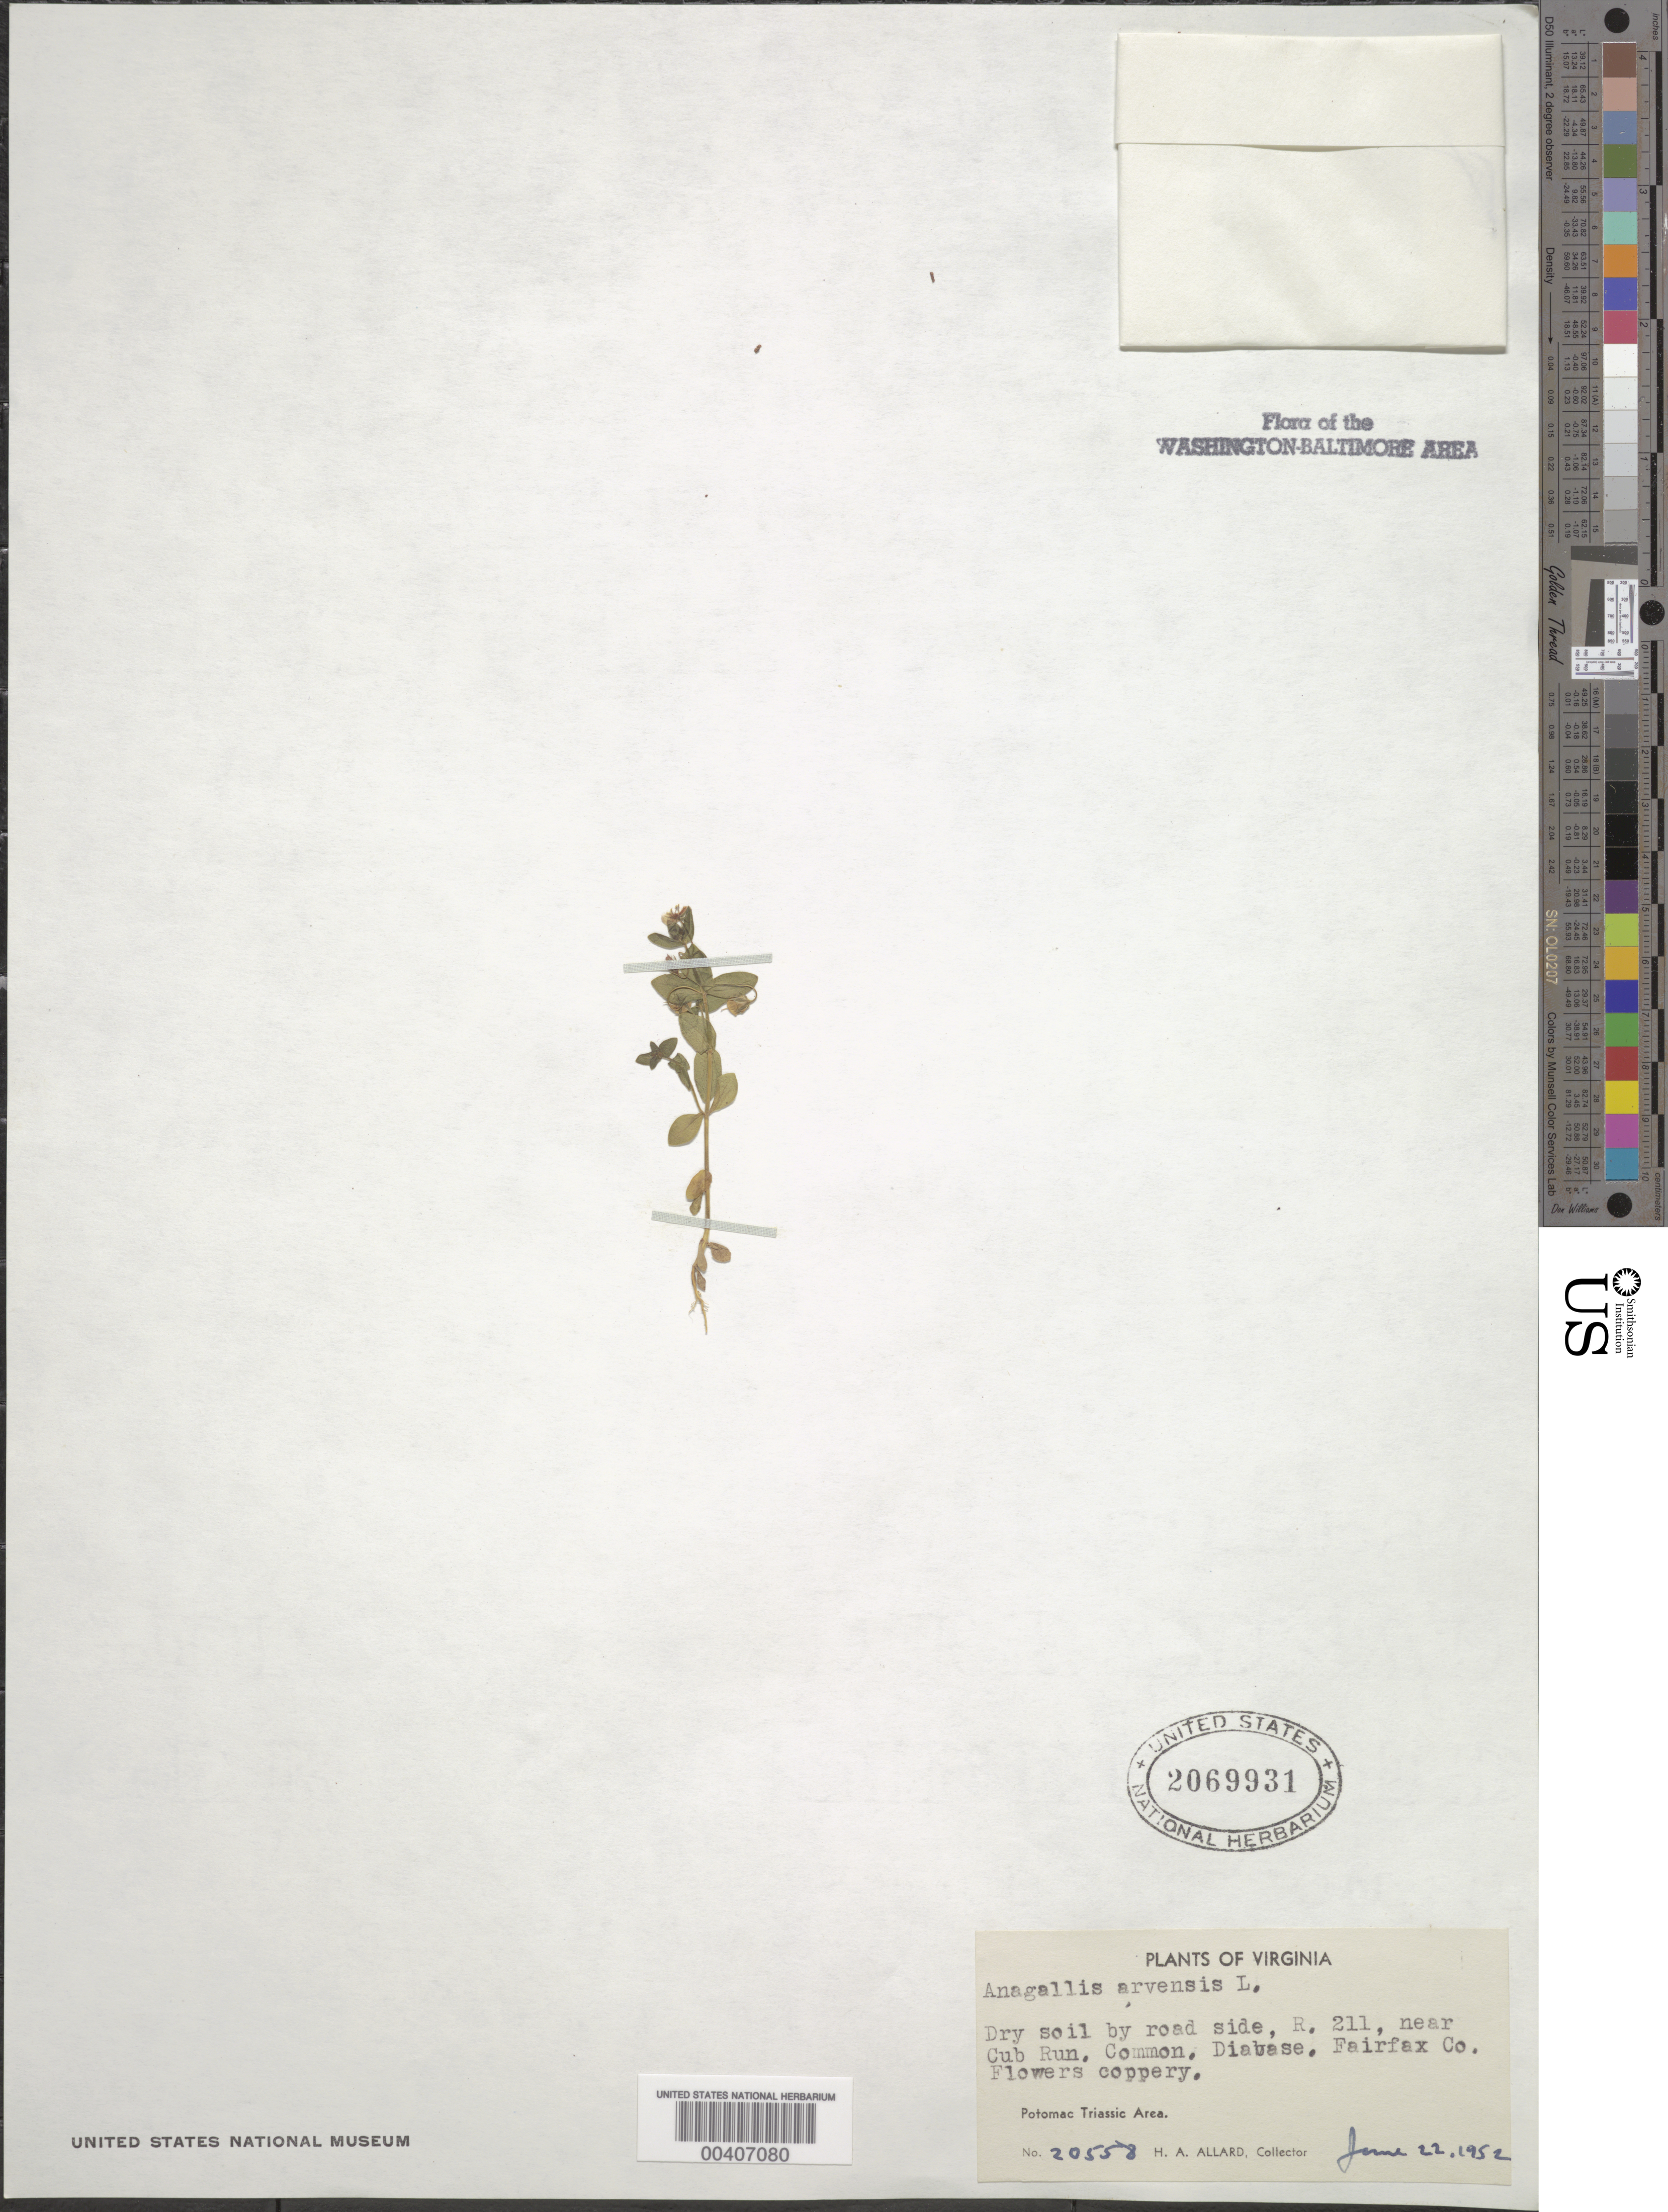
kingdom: Plantae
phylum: Tracheophyta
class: Magnoliopsida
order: Ericales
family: Primulaceae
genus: Anagallis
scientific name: Anagallis arvensis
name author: L.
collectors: H. A. Allard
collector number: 20558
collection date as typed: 22 Jun 1952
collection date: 1952-06-22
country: United States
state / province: Virginia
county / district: Fairfax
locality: Route 211 near Cub Run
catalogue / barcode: US 2069931